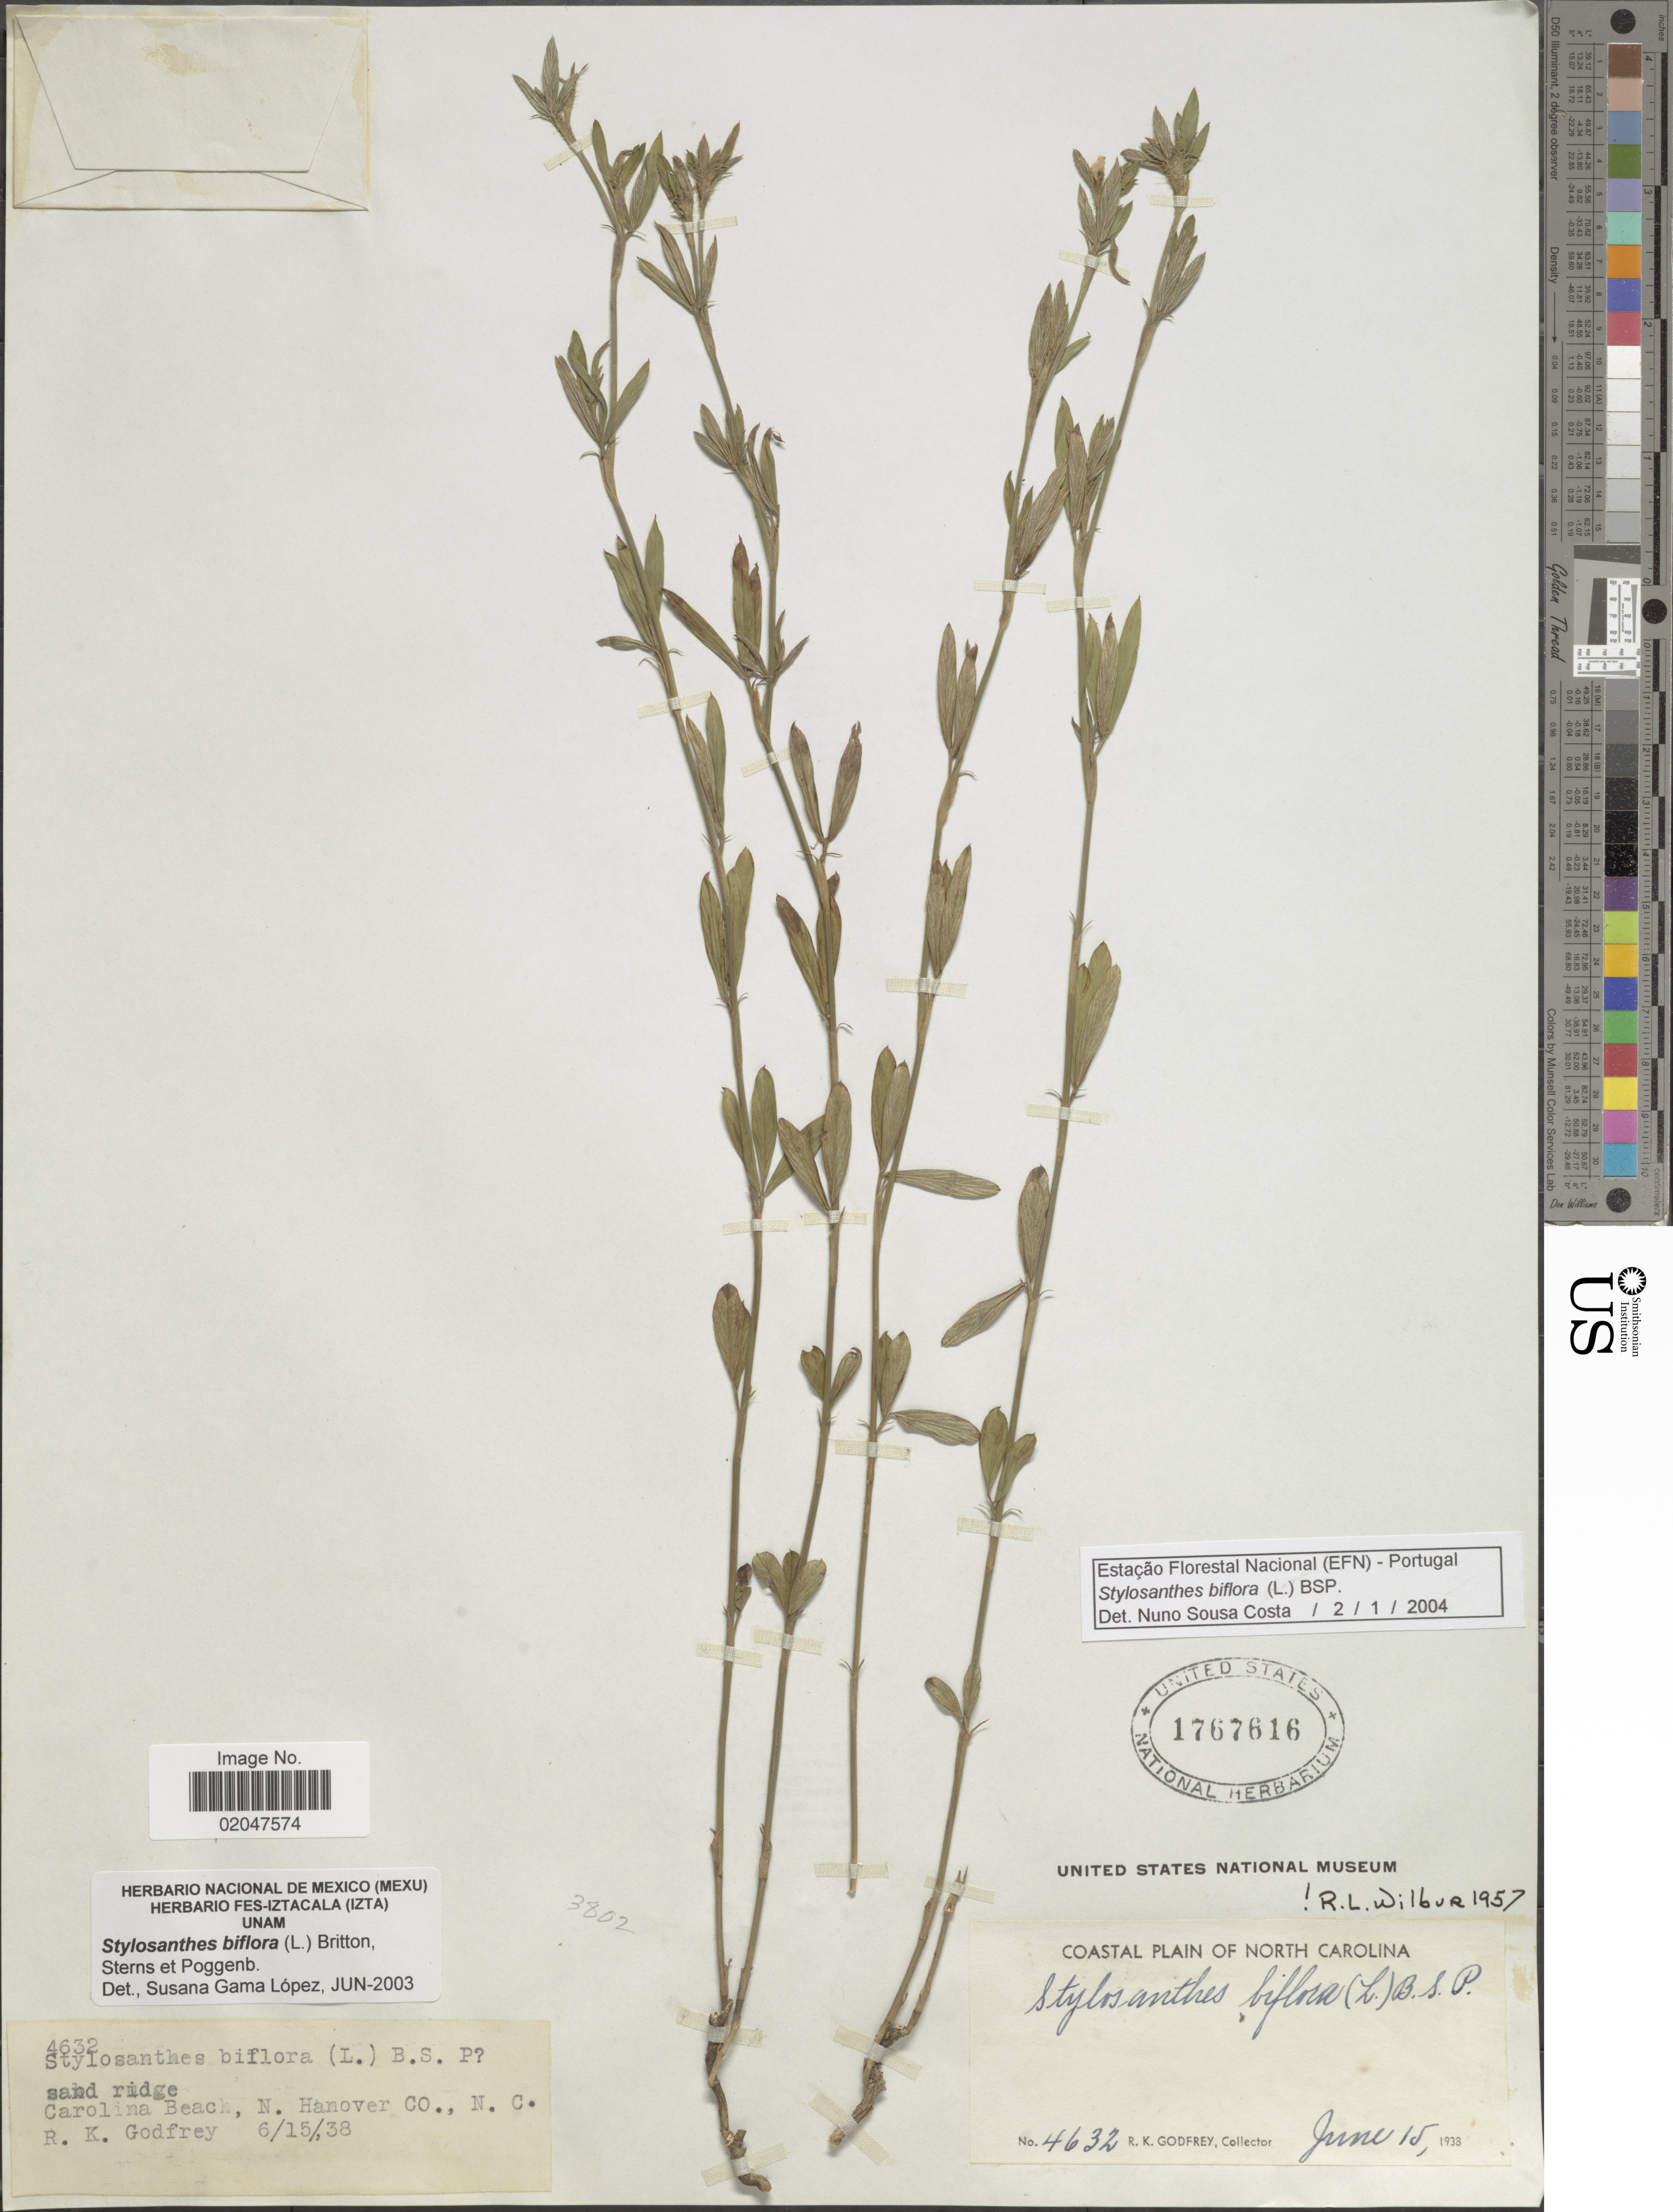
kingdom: Plantae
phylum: Tracheophyta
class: Magnoliopsida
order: Fabales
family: Fabaceae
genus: Stylosanthes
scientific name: Stylosanthes biflora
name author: (L.) Britton et al.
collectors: R. K. Godfrey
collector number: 4632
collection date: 1938-06-15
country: United States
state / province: North Carolina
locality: Carolina Beach, N. Hanover Co., N.C.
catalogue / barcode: US 1767616